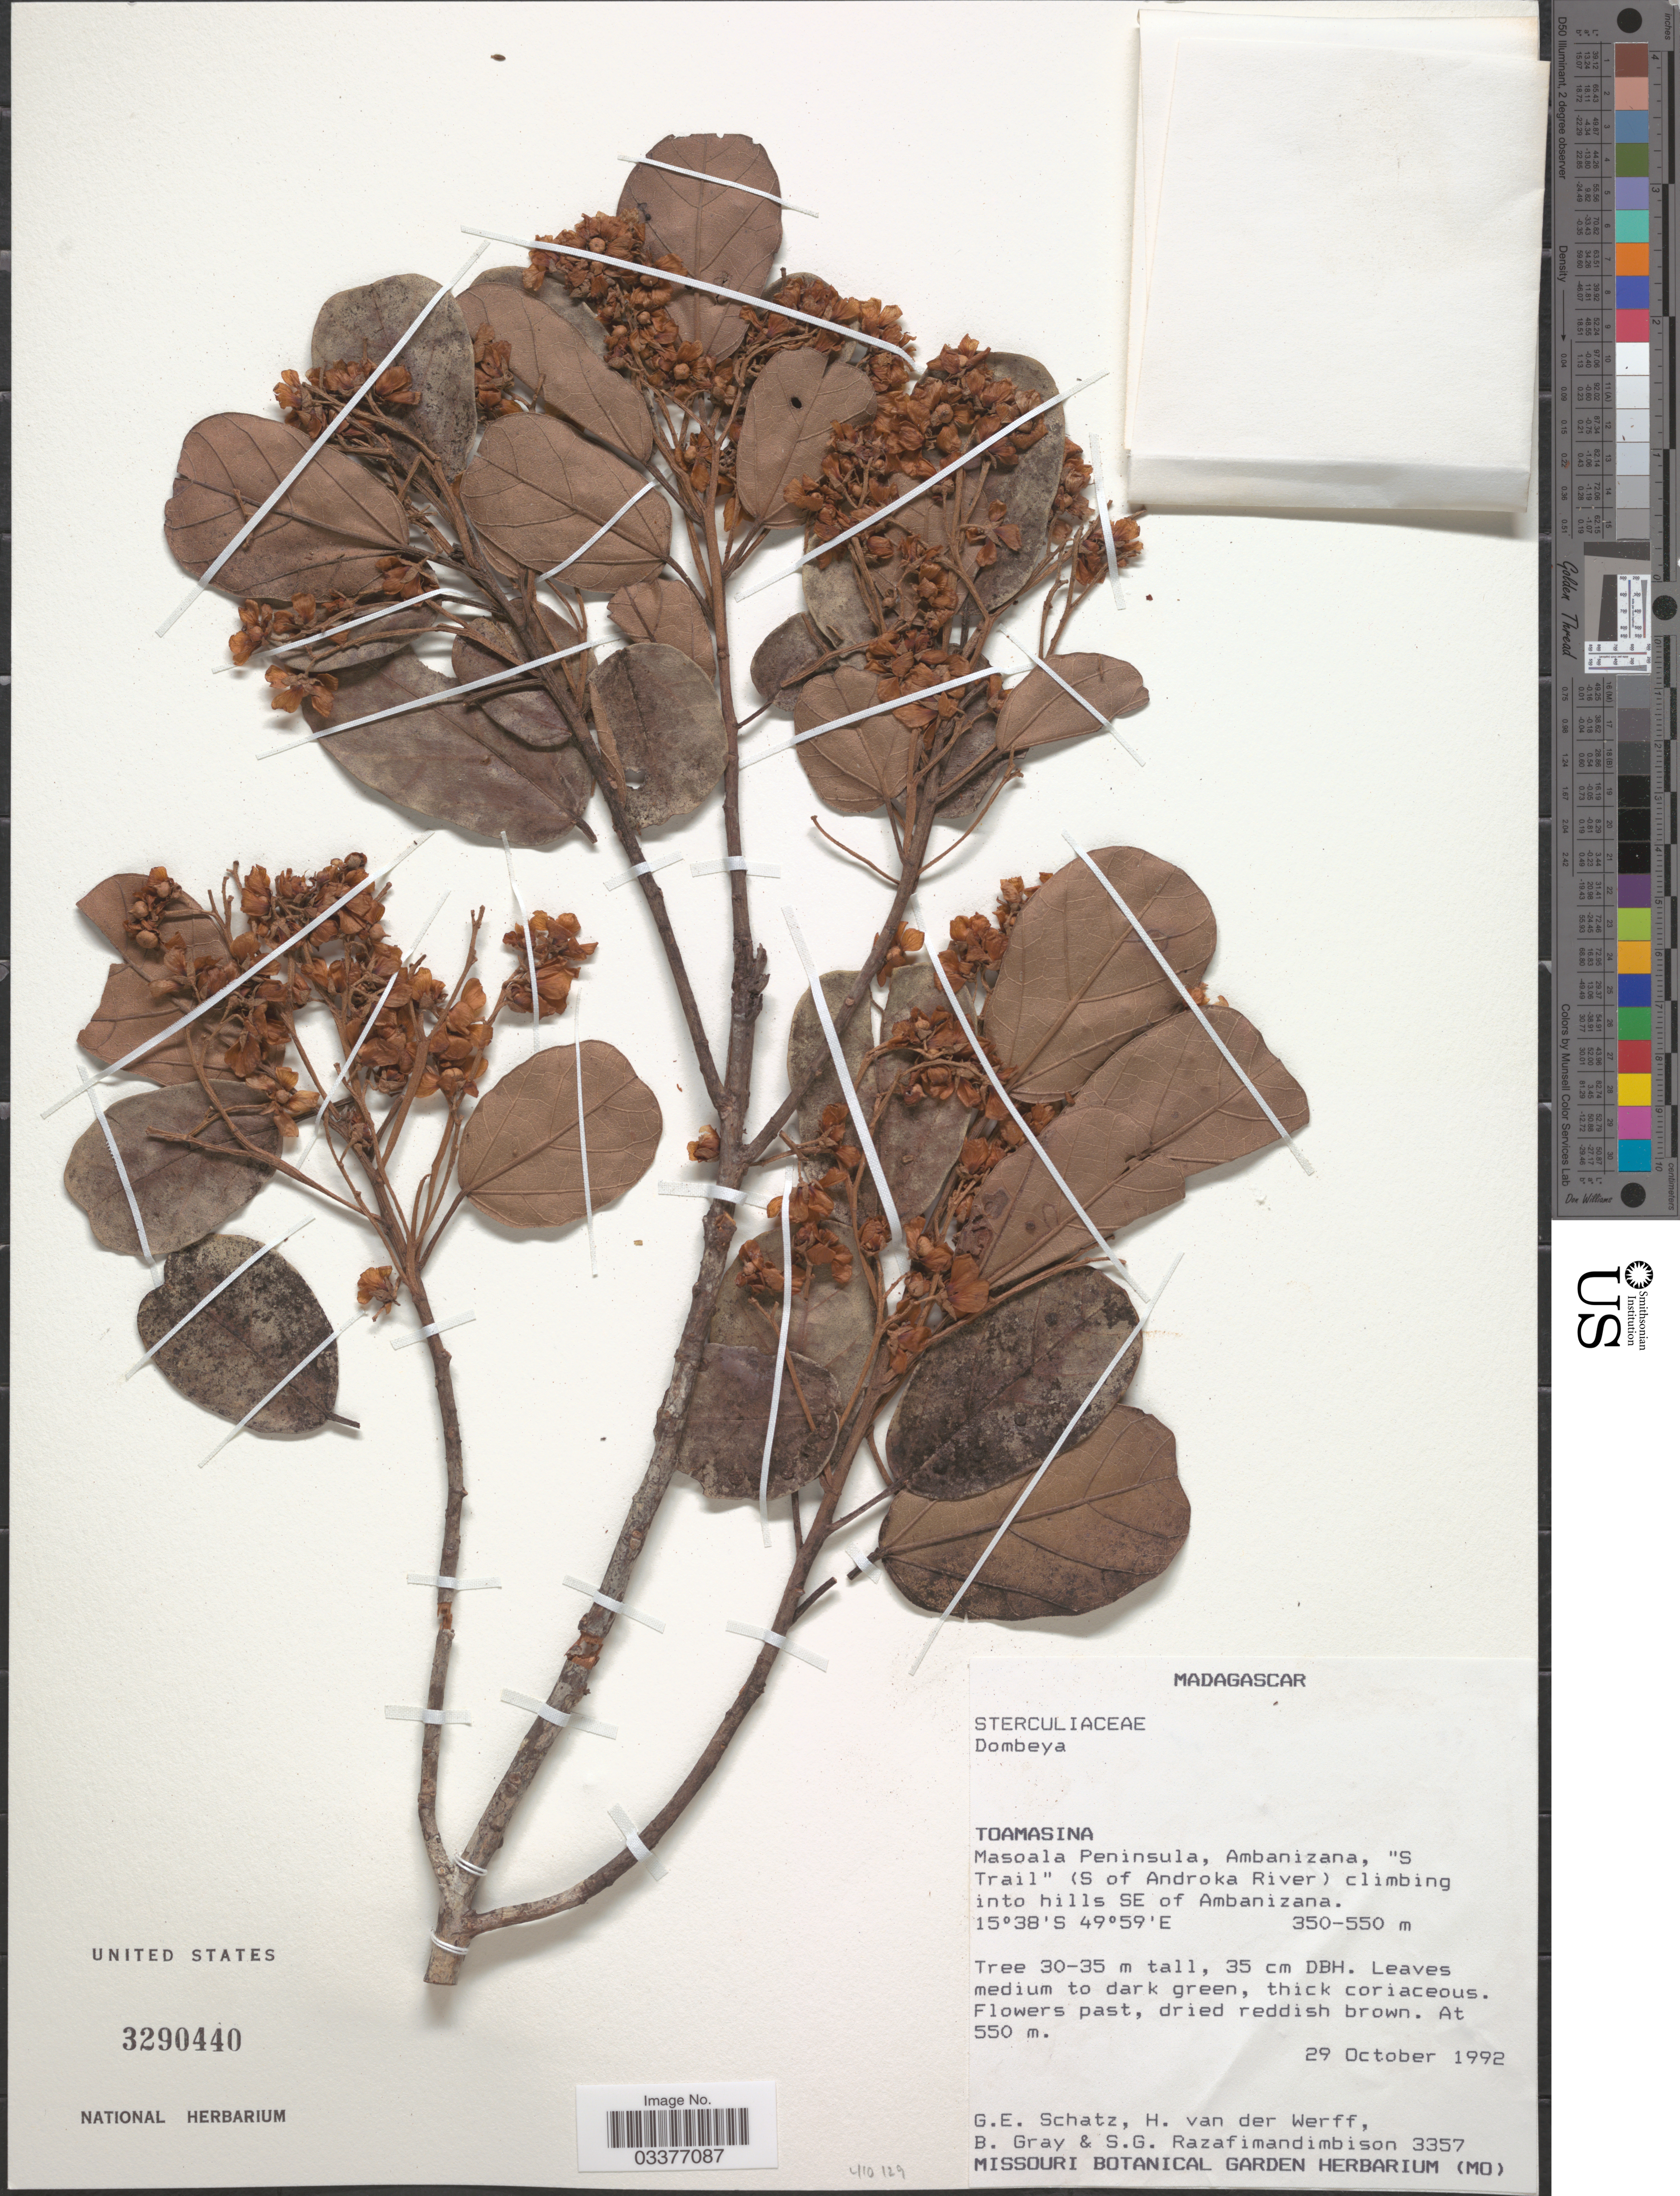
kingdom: Plantae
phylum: Tracheophyta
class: Magnoliopsida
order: Malvales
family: Malvaceae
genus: Dombeya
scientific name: Dombeya sp.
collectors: G. Schatz, H. van der Werff, B. Gray & S. G. Razafimandimbison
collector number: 3357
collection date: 1992-10-29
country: Madagascar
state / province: Analanjirofo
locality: Masoala Peninsula, Ambanizana, "S Trail" (S of Androka River) climbing into hills SE of Ambanizana.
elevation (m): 350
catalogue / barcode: US 3290440